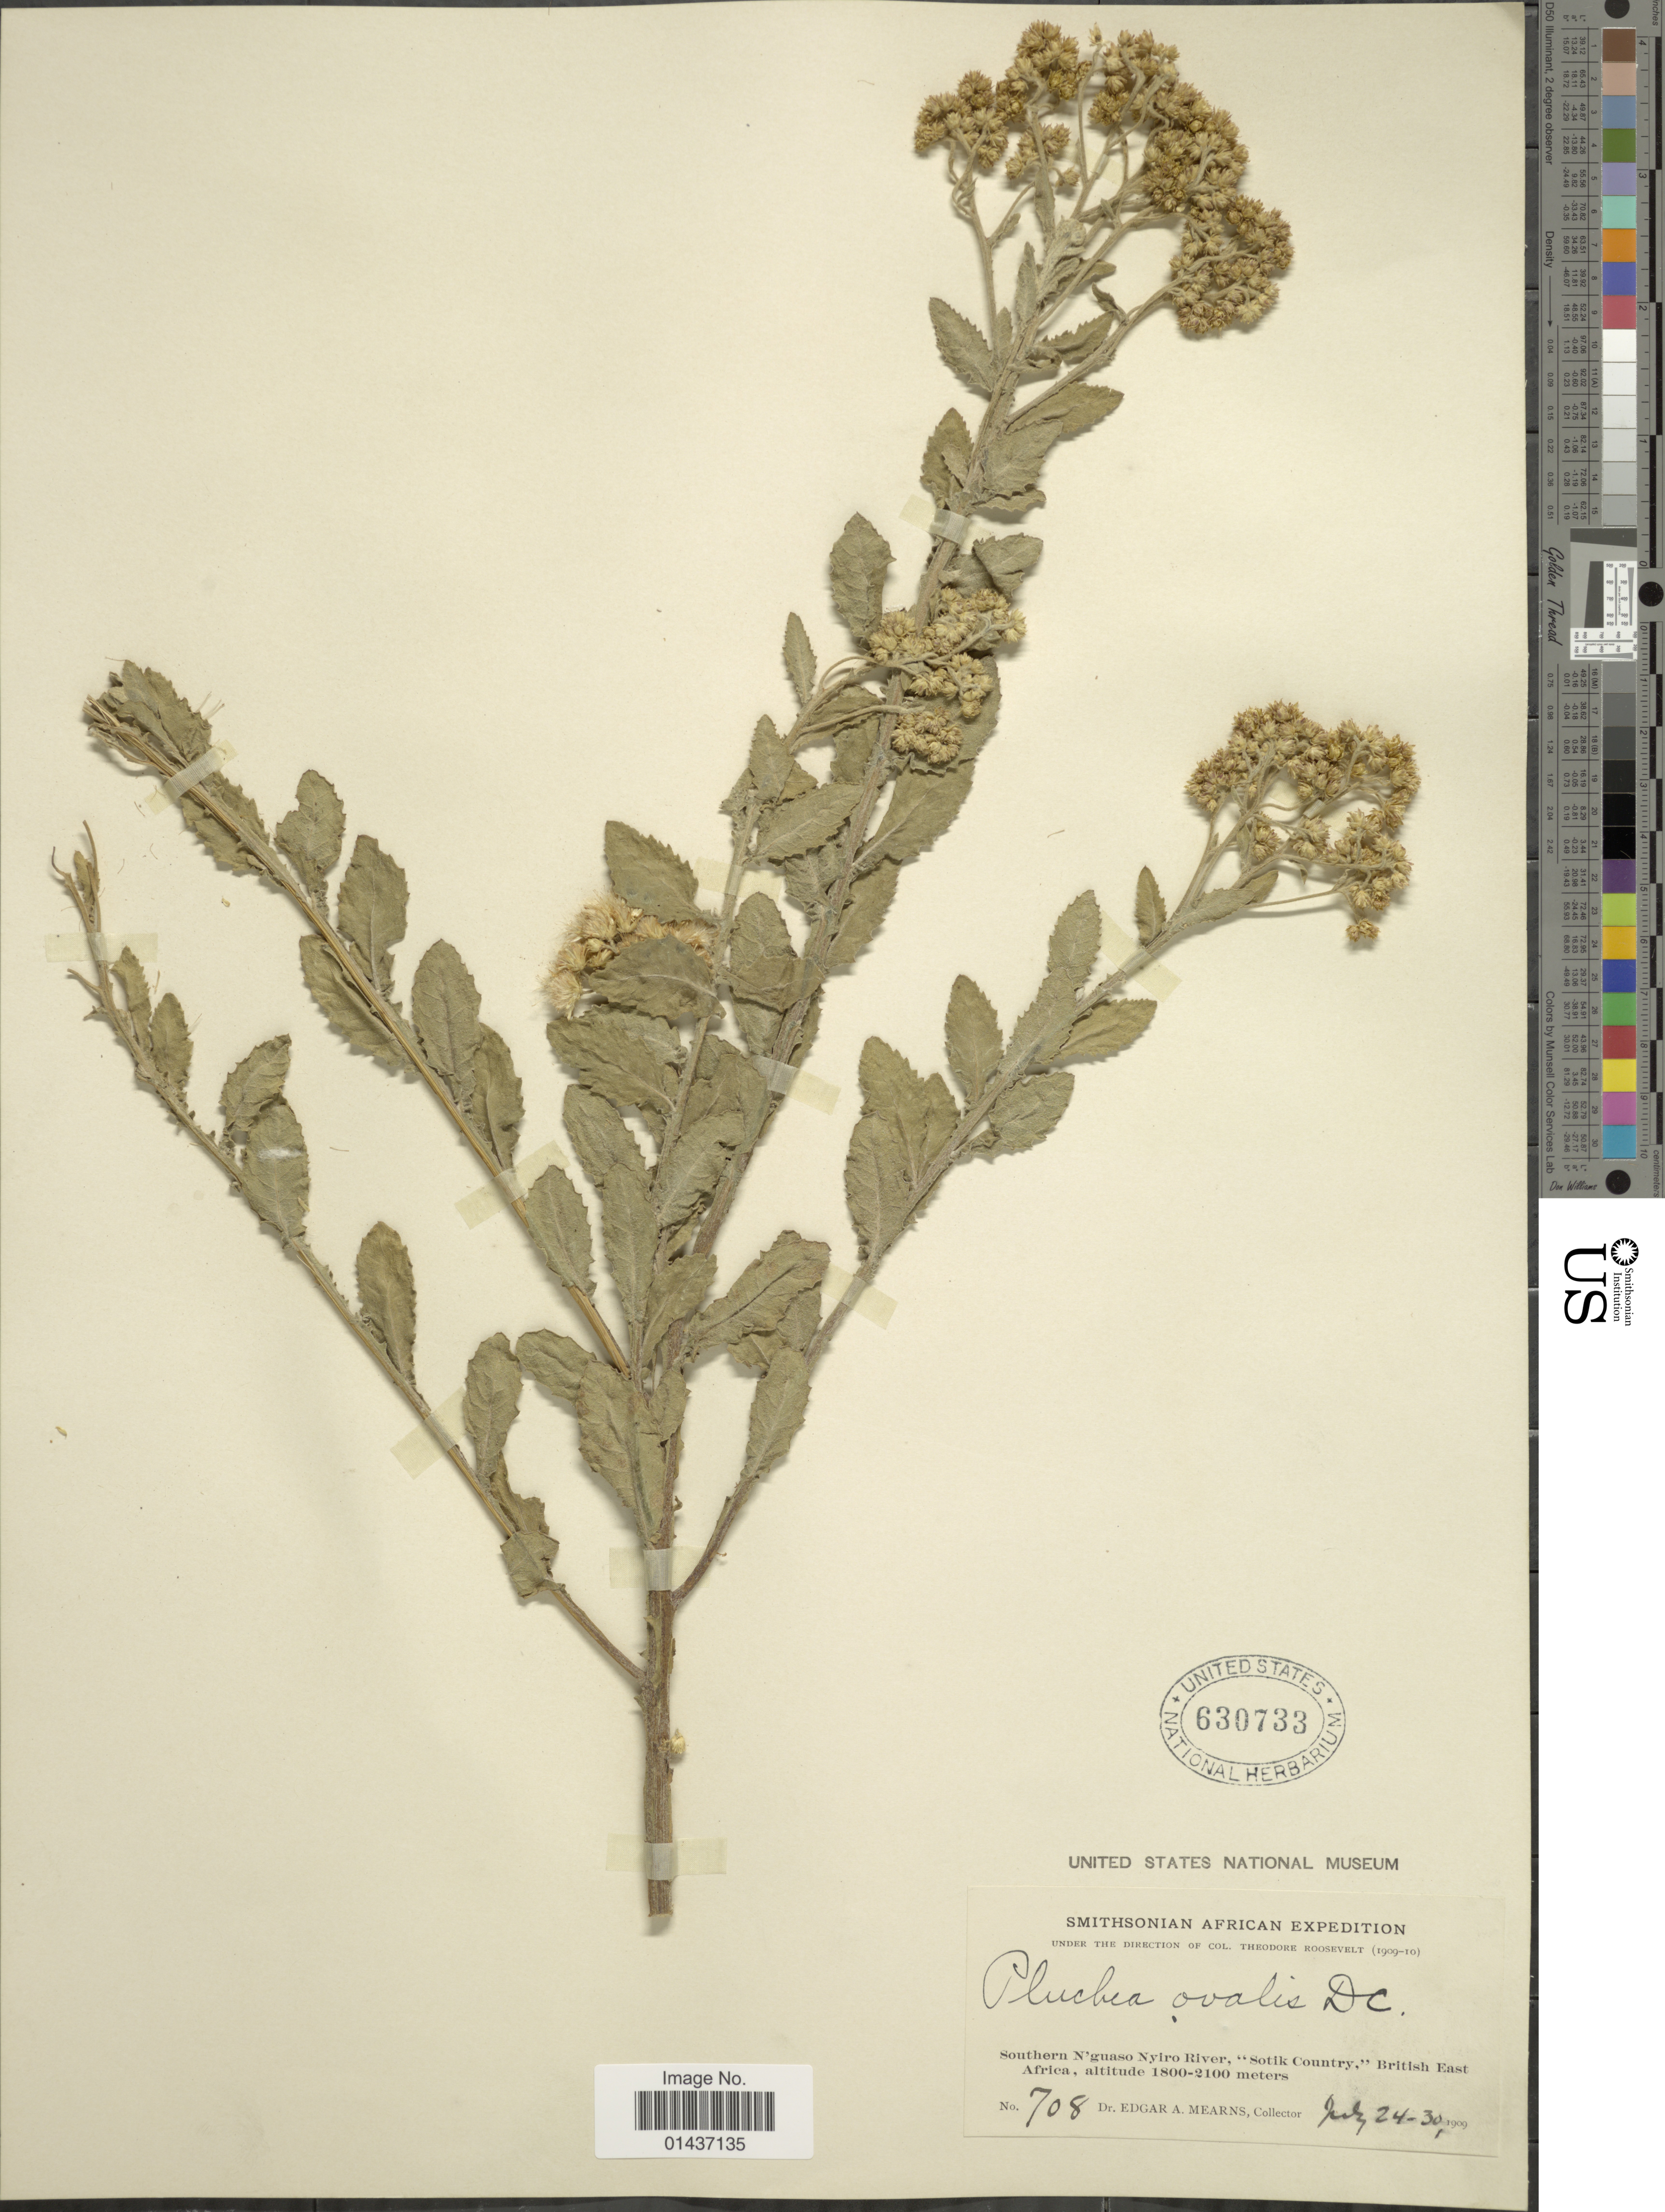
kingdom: Plantae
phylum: Tracheophyta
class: Magnoliopsida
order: Asterales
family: Asteraceae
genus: Pluchea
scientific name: Pluchea ovalis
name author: (Pers.) DC.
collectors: E. A. Mearns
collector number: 708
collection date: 1909-07-24/1909-07-30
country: Kenya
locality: Southern N'guaso Nyiro River, 'Sotik Country,' British East Africa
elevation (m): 1800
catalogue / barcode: US 630733